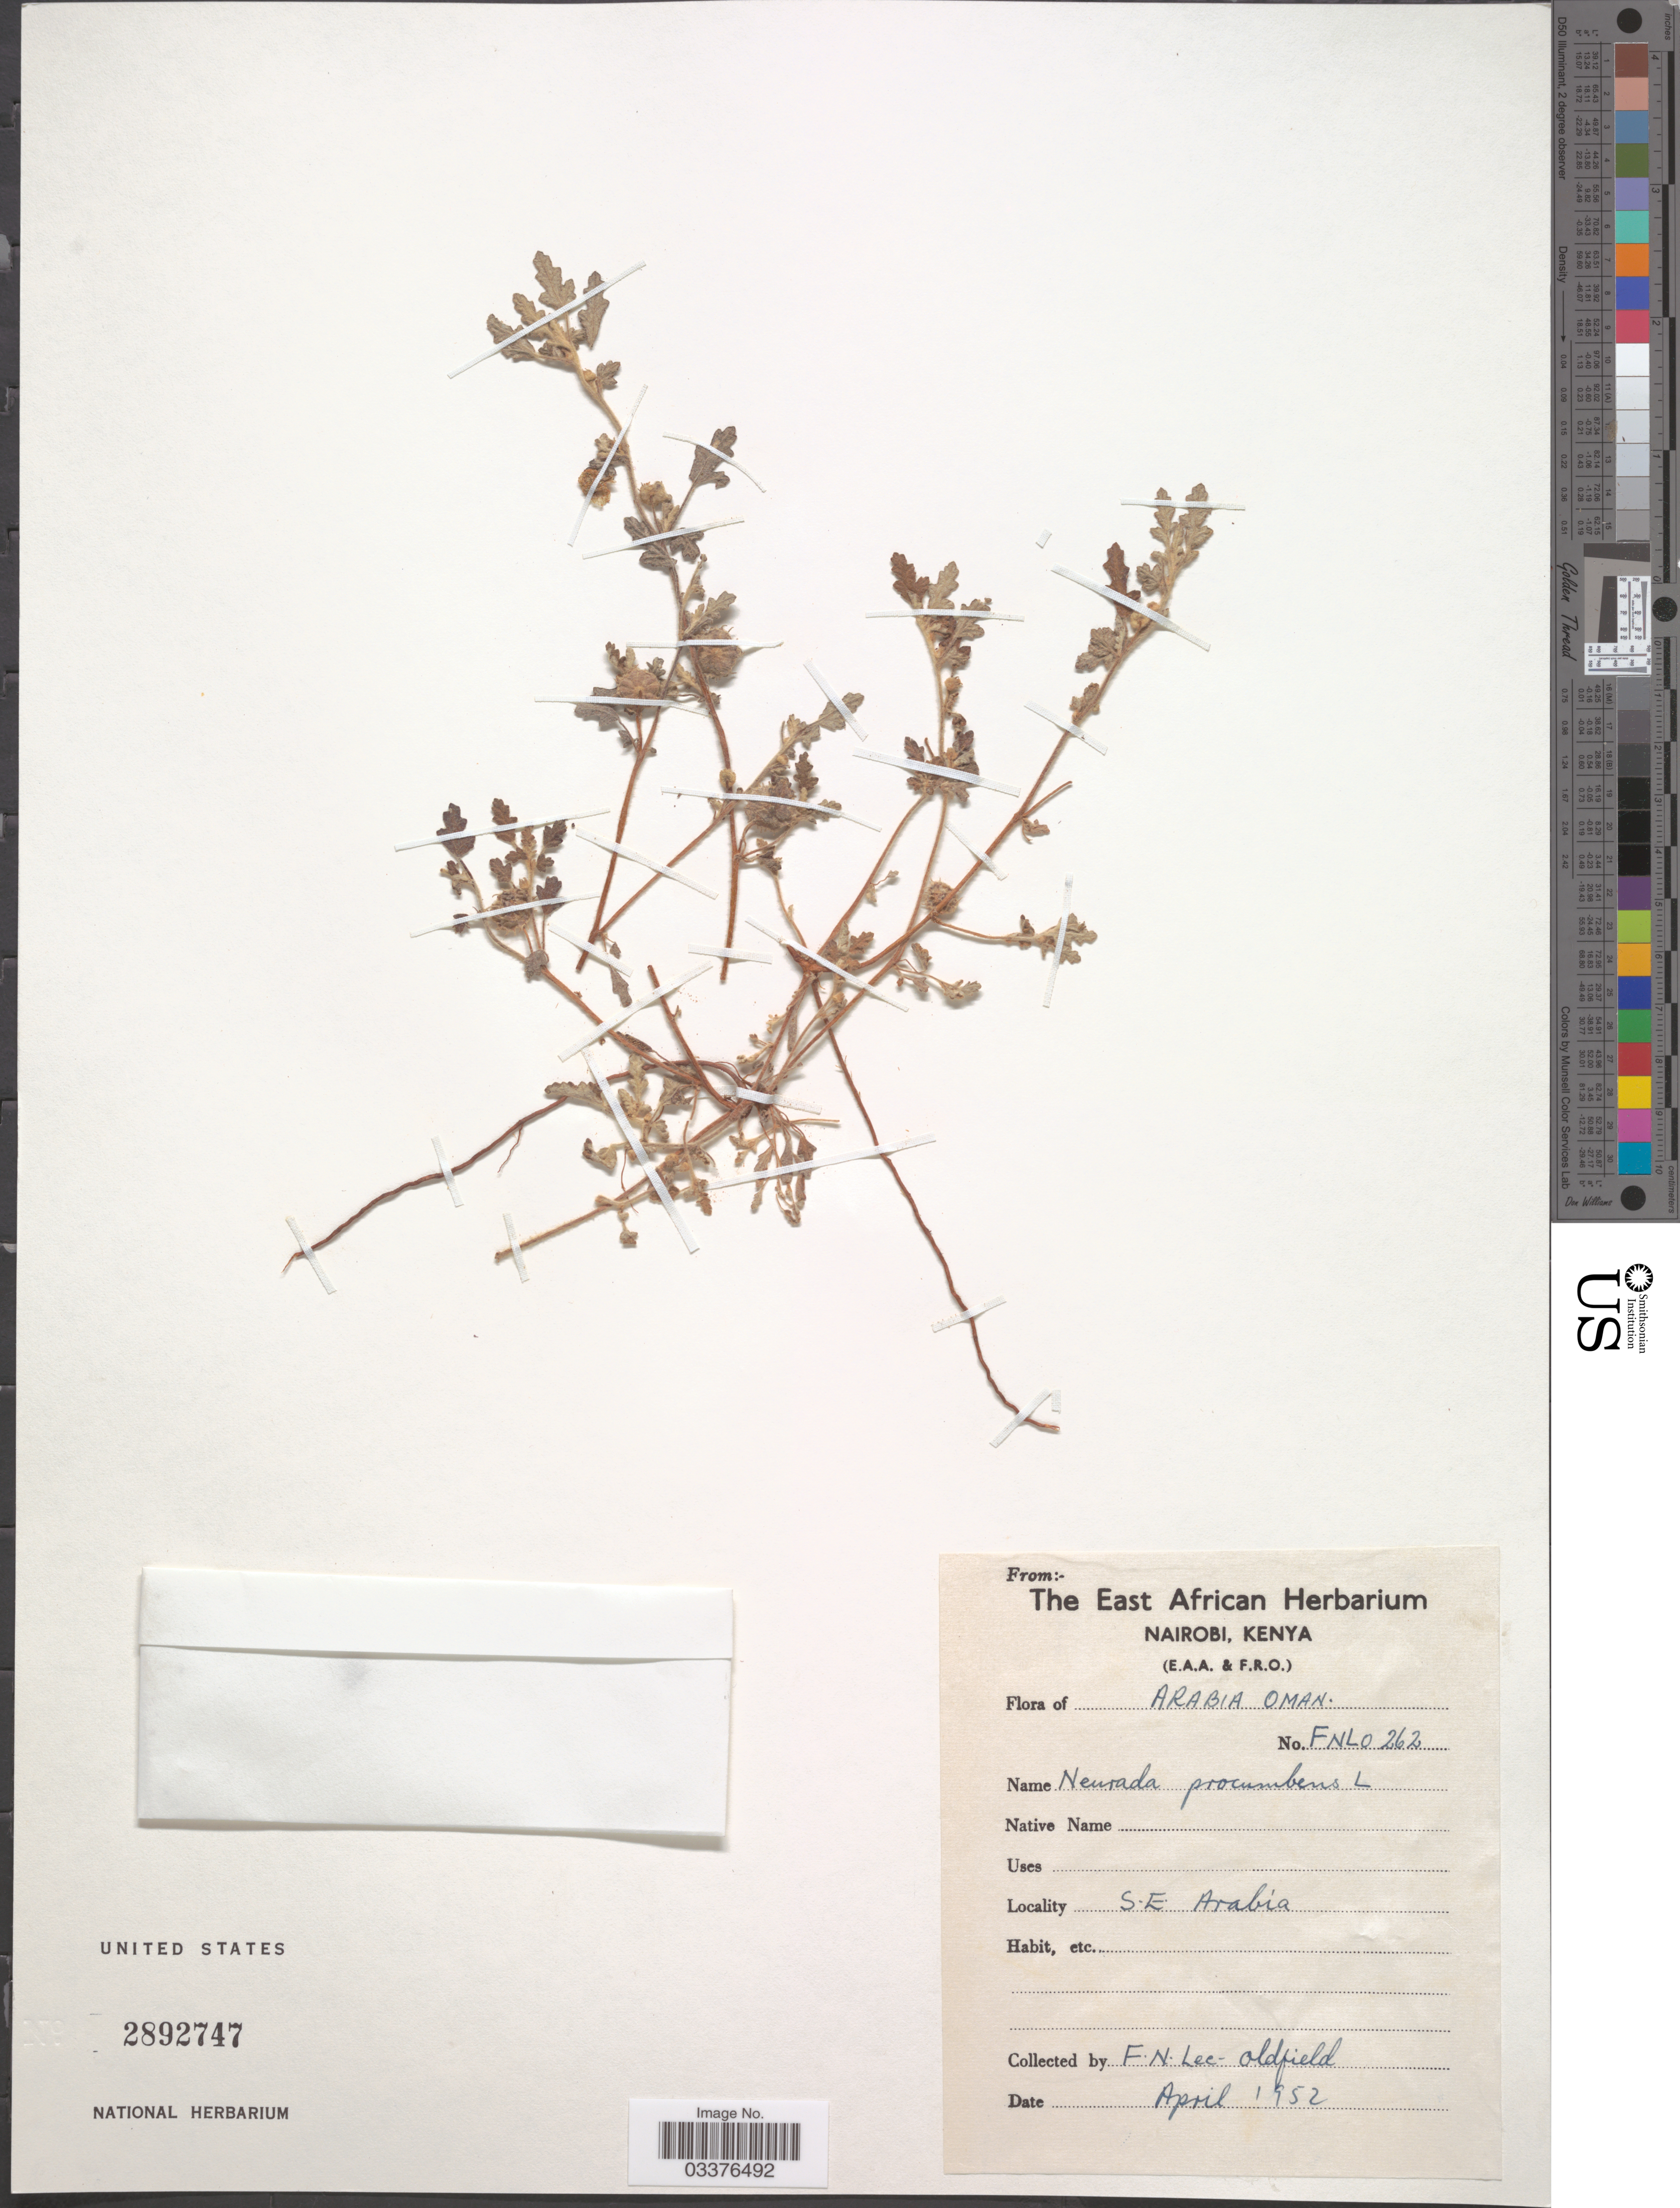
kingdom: Plantae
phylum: Tracheophyta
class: Magnoliopsida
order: Malvales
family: Neuradaceae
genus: Neurada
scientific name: Neurada procumbens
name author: L.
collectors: F. N. Lee-Oldfield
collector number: FNLO 262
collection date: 1952-04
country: Oman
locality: Arabia Oman. S. E. Arabia.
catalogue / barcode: US 2892747